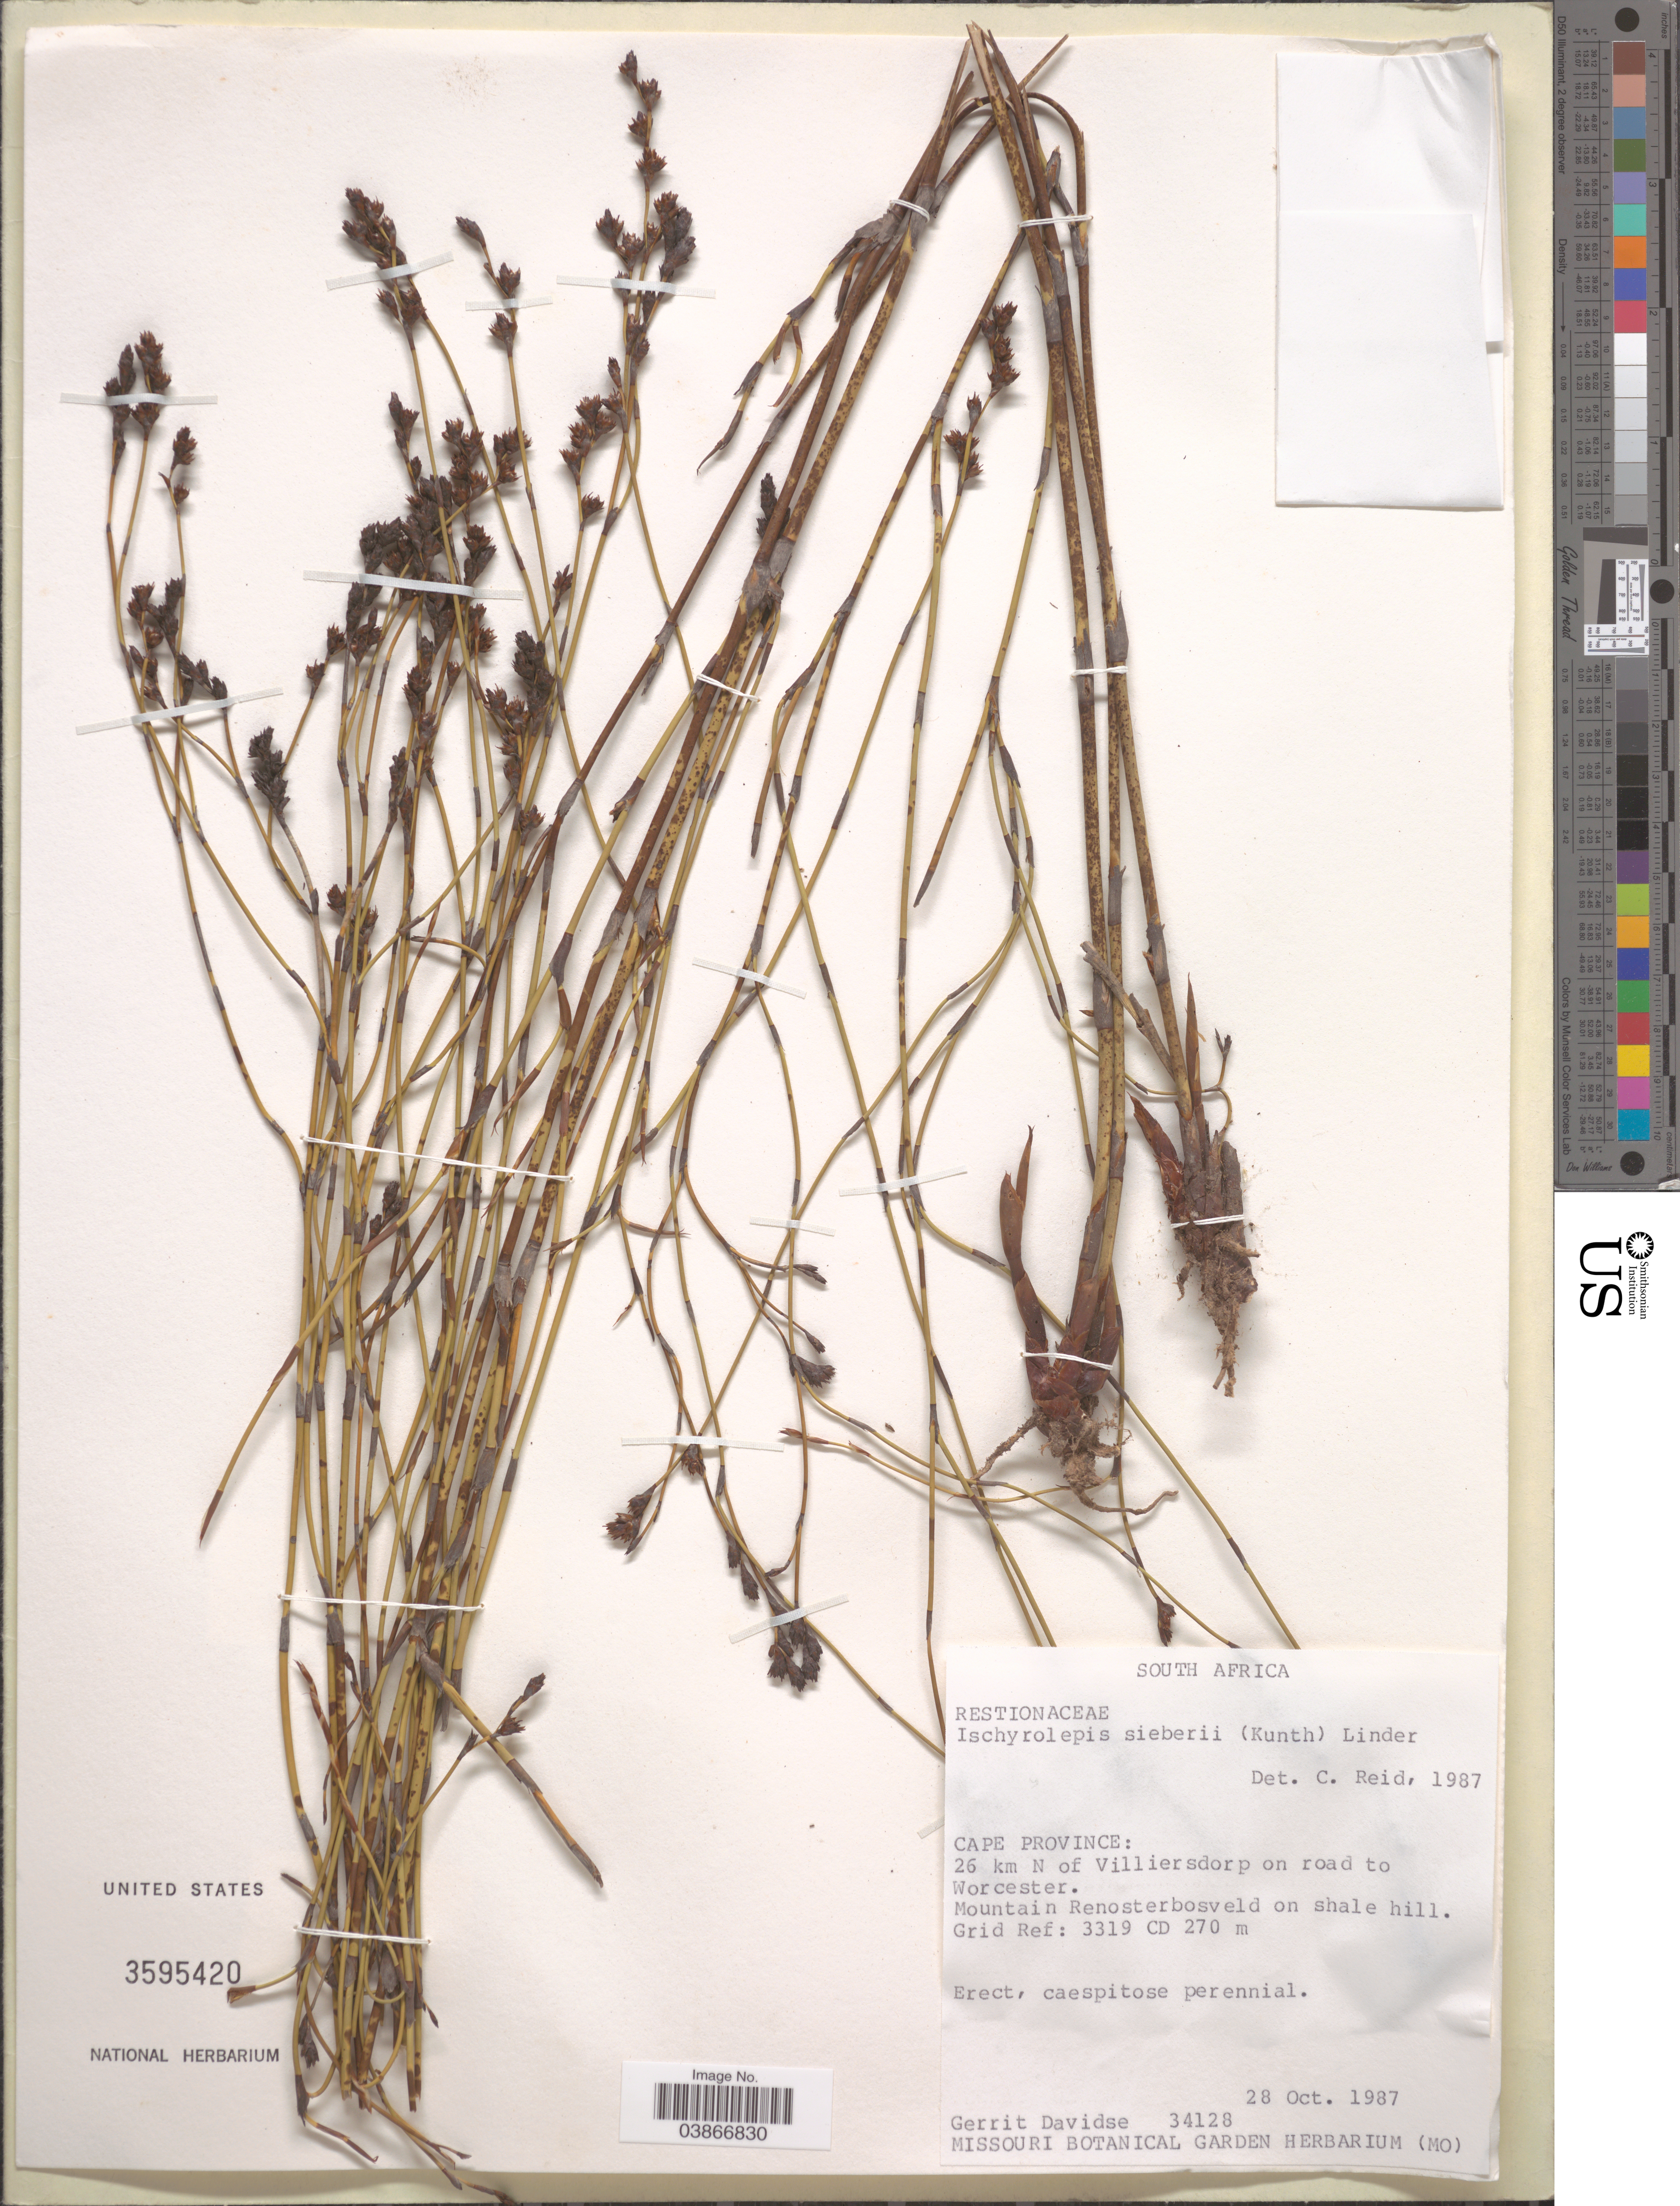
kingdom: Plantae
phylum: Tracheophyta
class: Liliopsida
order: Poales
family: Restionaceae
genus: Restio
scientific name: Restio sieberi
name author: Kunth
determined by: Strong, Mark T., (BOT), Smithsonian Institution - National Museum of Natural History (UNITED STATES)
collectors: G. Davidse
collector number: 34128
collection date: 1987-10-28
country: South Africa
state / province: Western Cape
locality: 26 km N of Villiersdorp on road to Worcester. Mountain Renosterbosveld on shale hill. Grid Ref: 3319 CD.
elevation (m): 270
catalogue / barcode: US 3595420